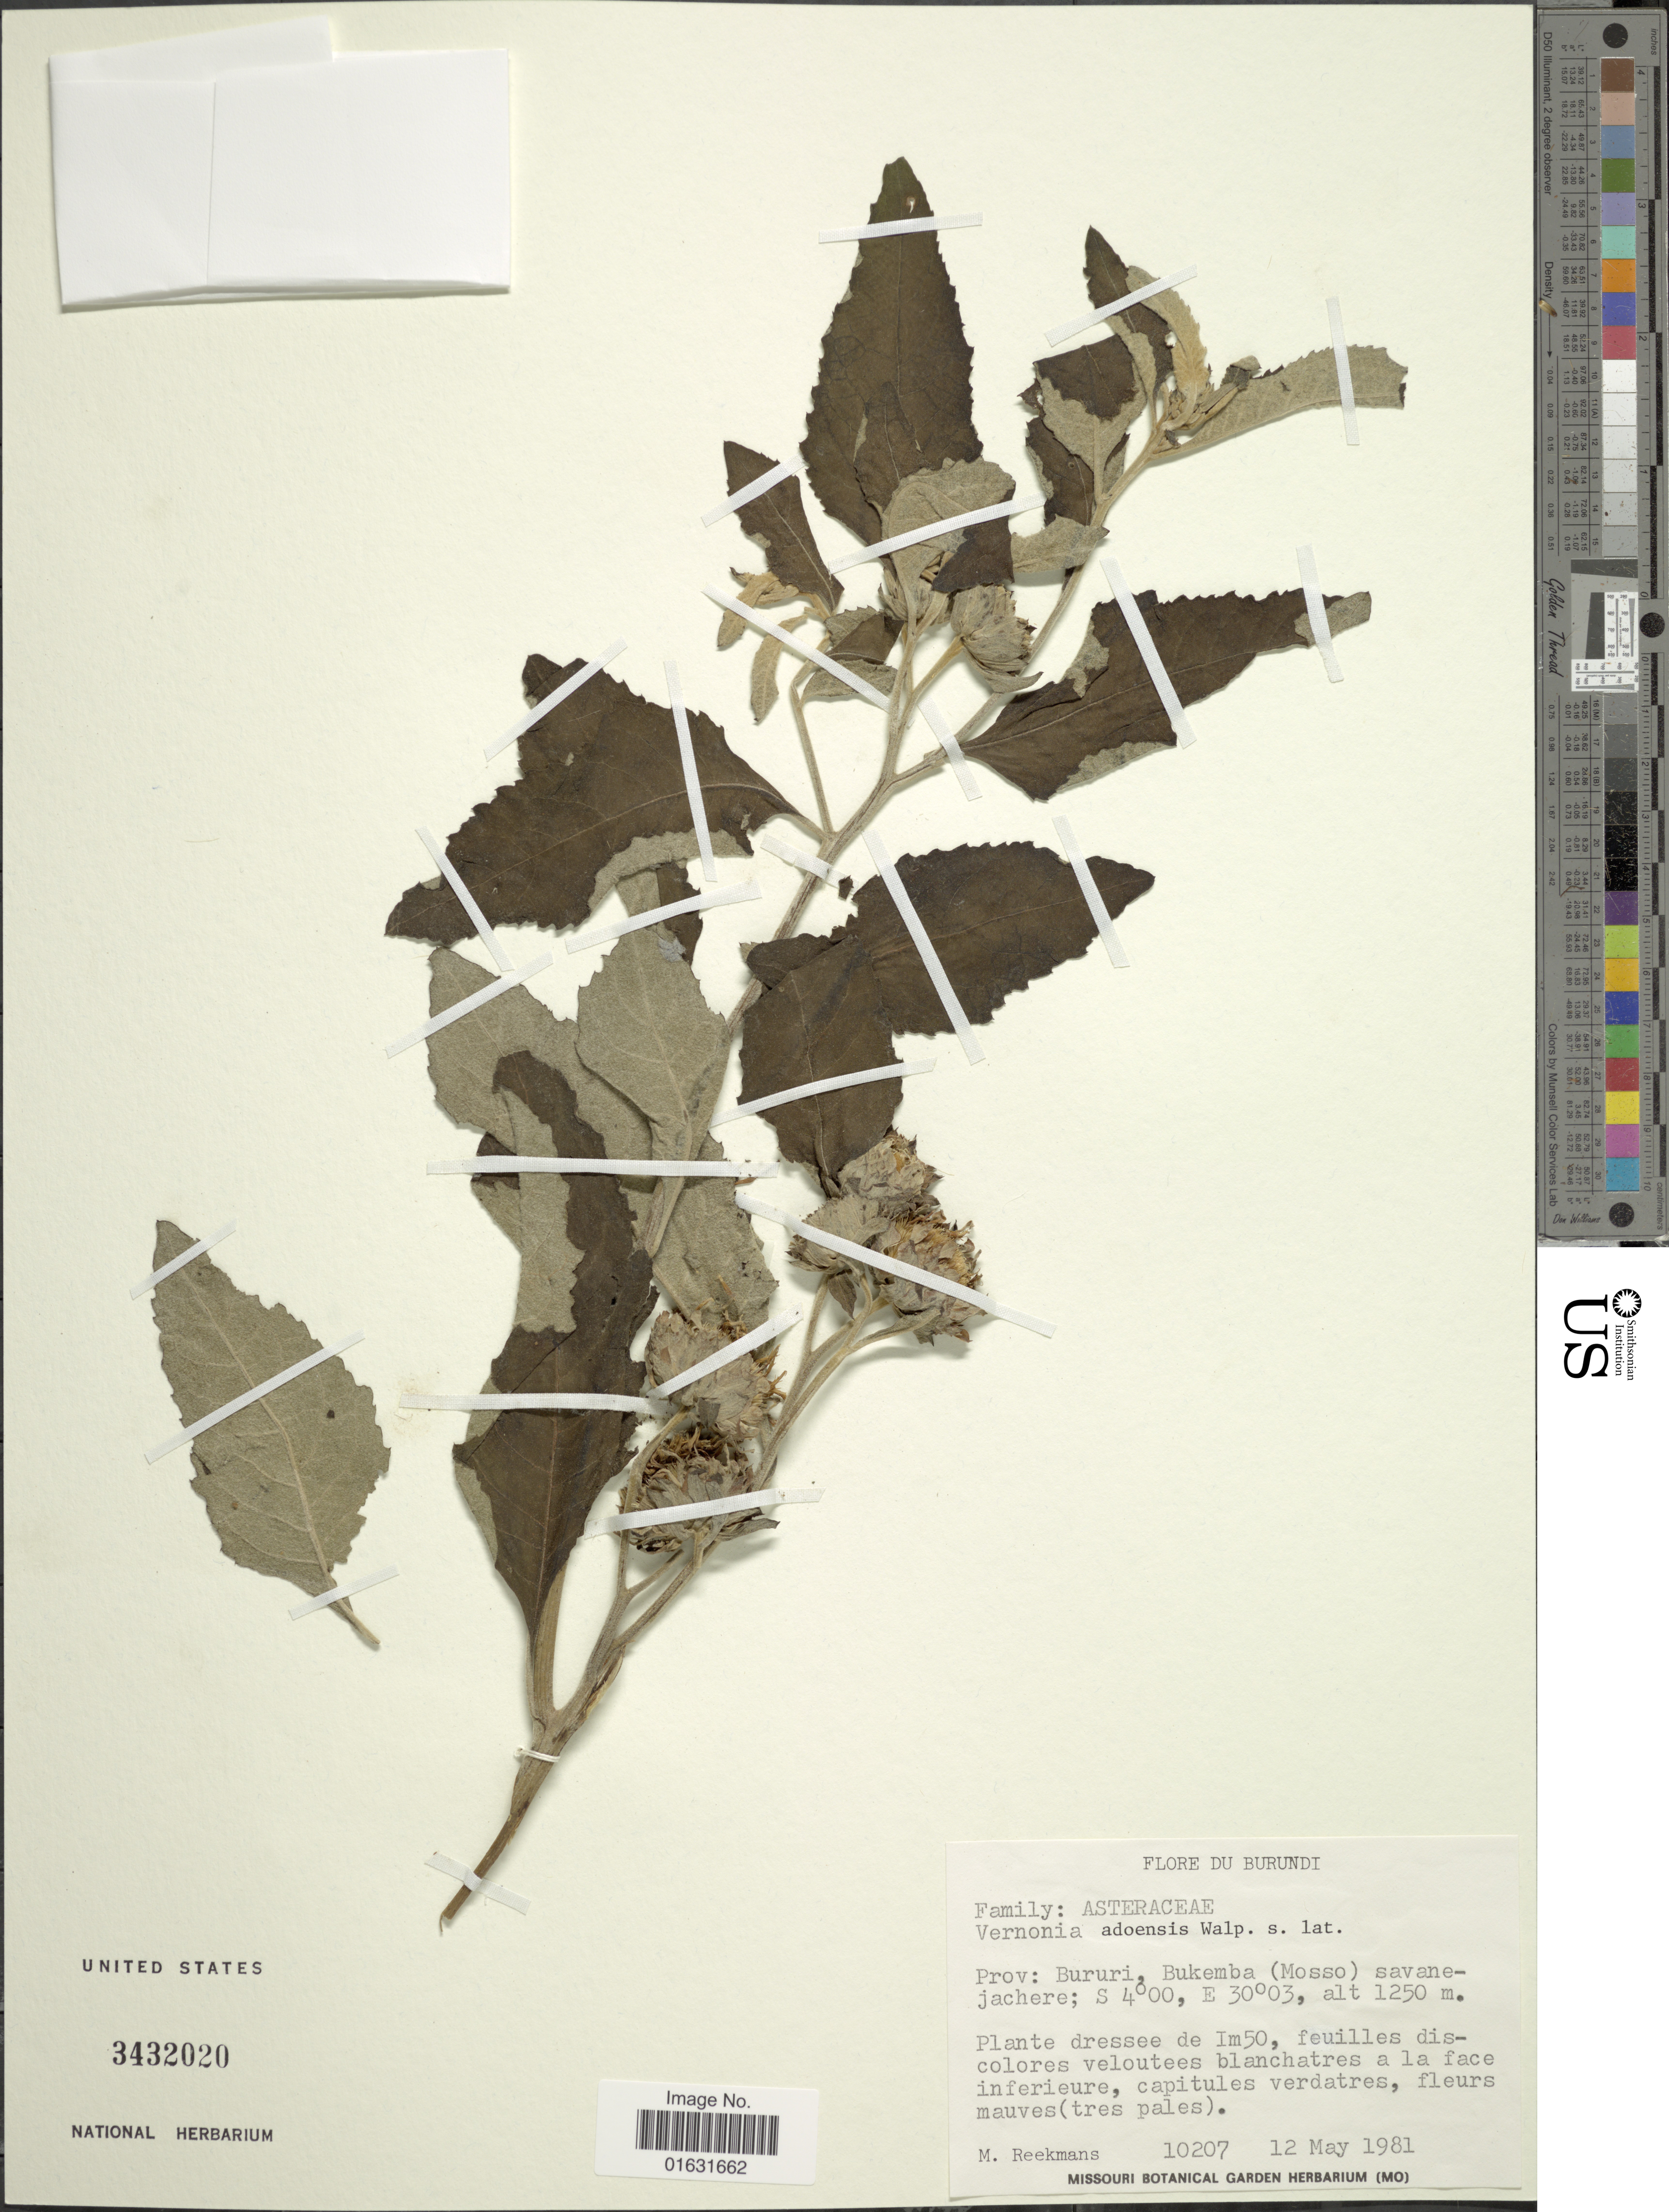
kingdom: Plantae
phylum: Tracheophyta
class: Magnoliopsida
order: Asterales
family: Asteraceae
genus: Baccharoides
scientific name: Baccharoides adoensis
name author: (Sch. Bip. ex Walp.) H. Rob.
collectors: M. Reekmans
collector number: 10207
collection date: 1981-05-12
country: Burundi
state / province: Bururi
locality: Bukemba (Mosso) savannejachere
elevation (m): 1250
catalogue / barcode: US 3432020